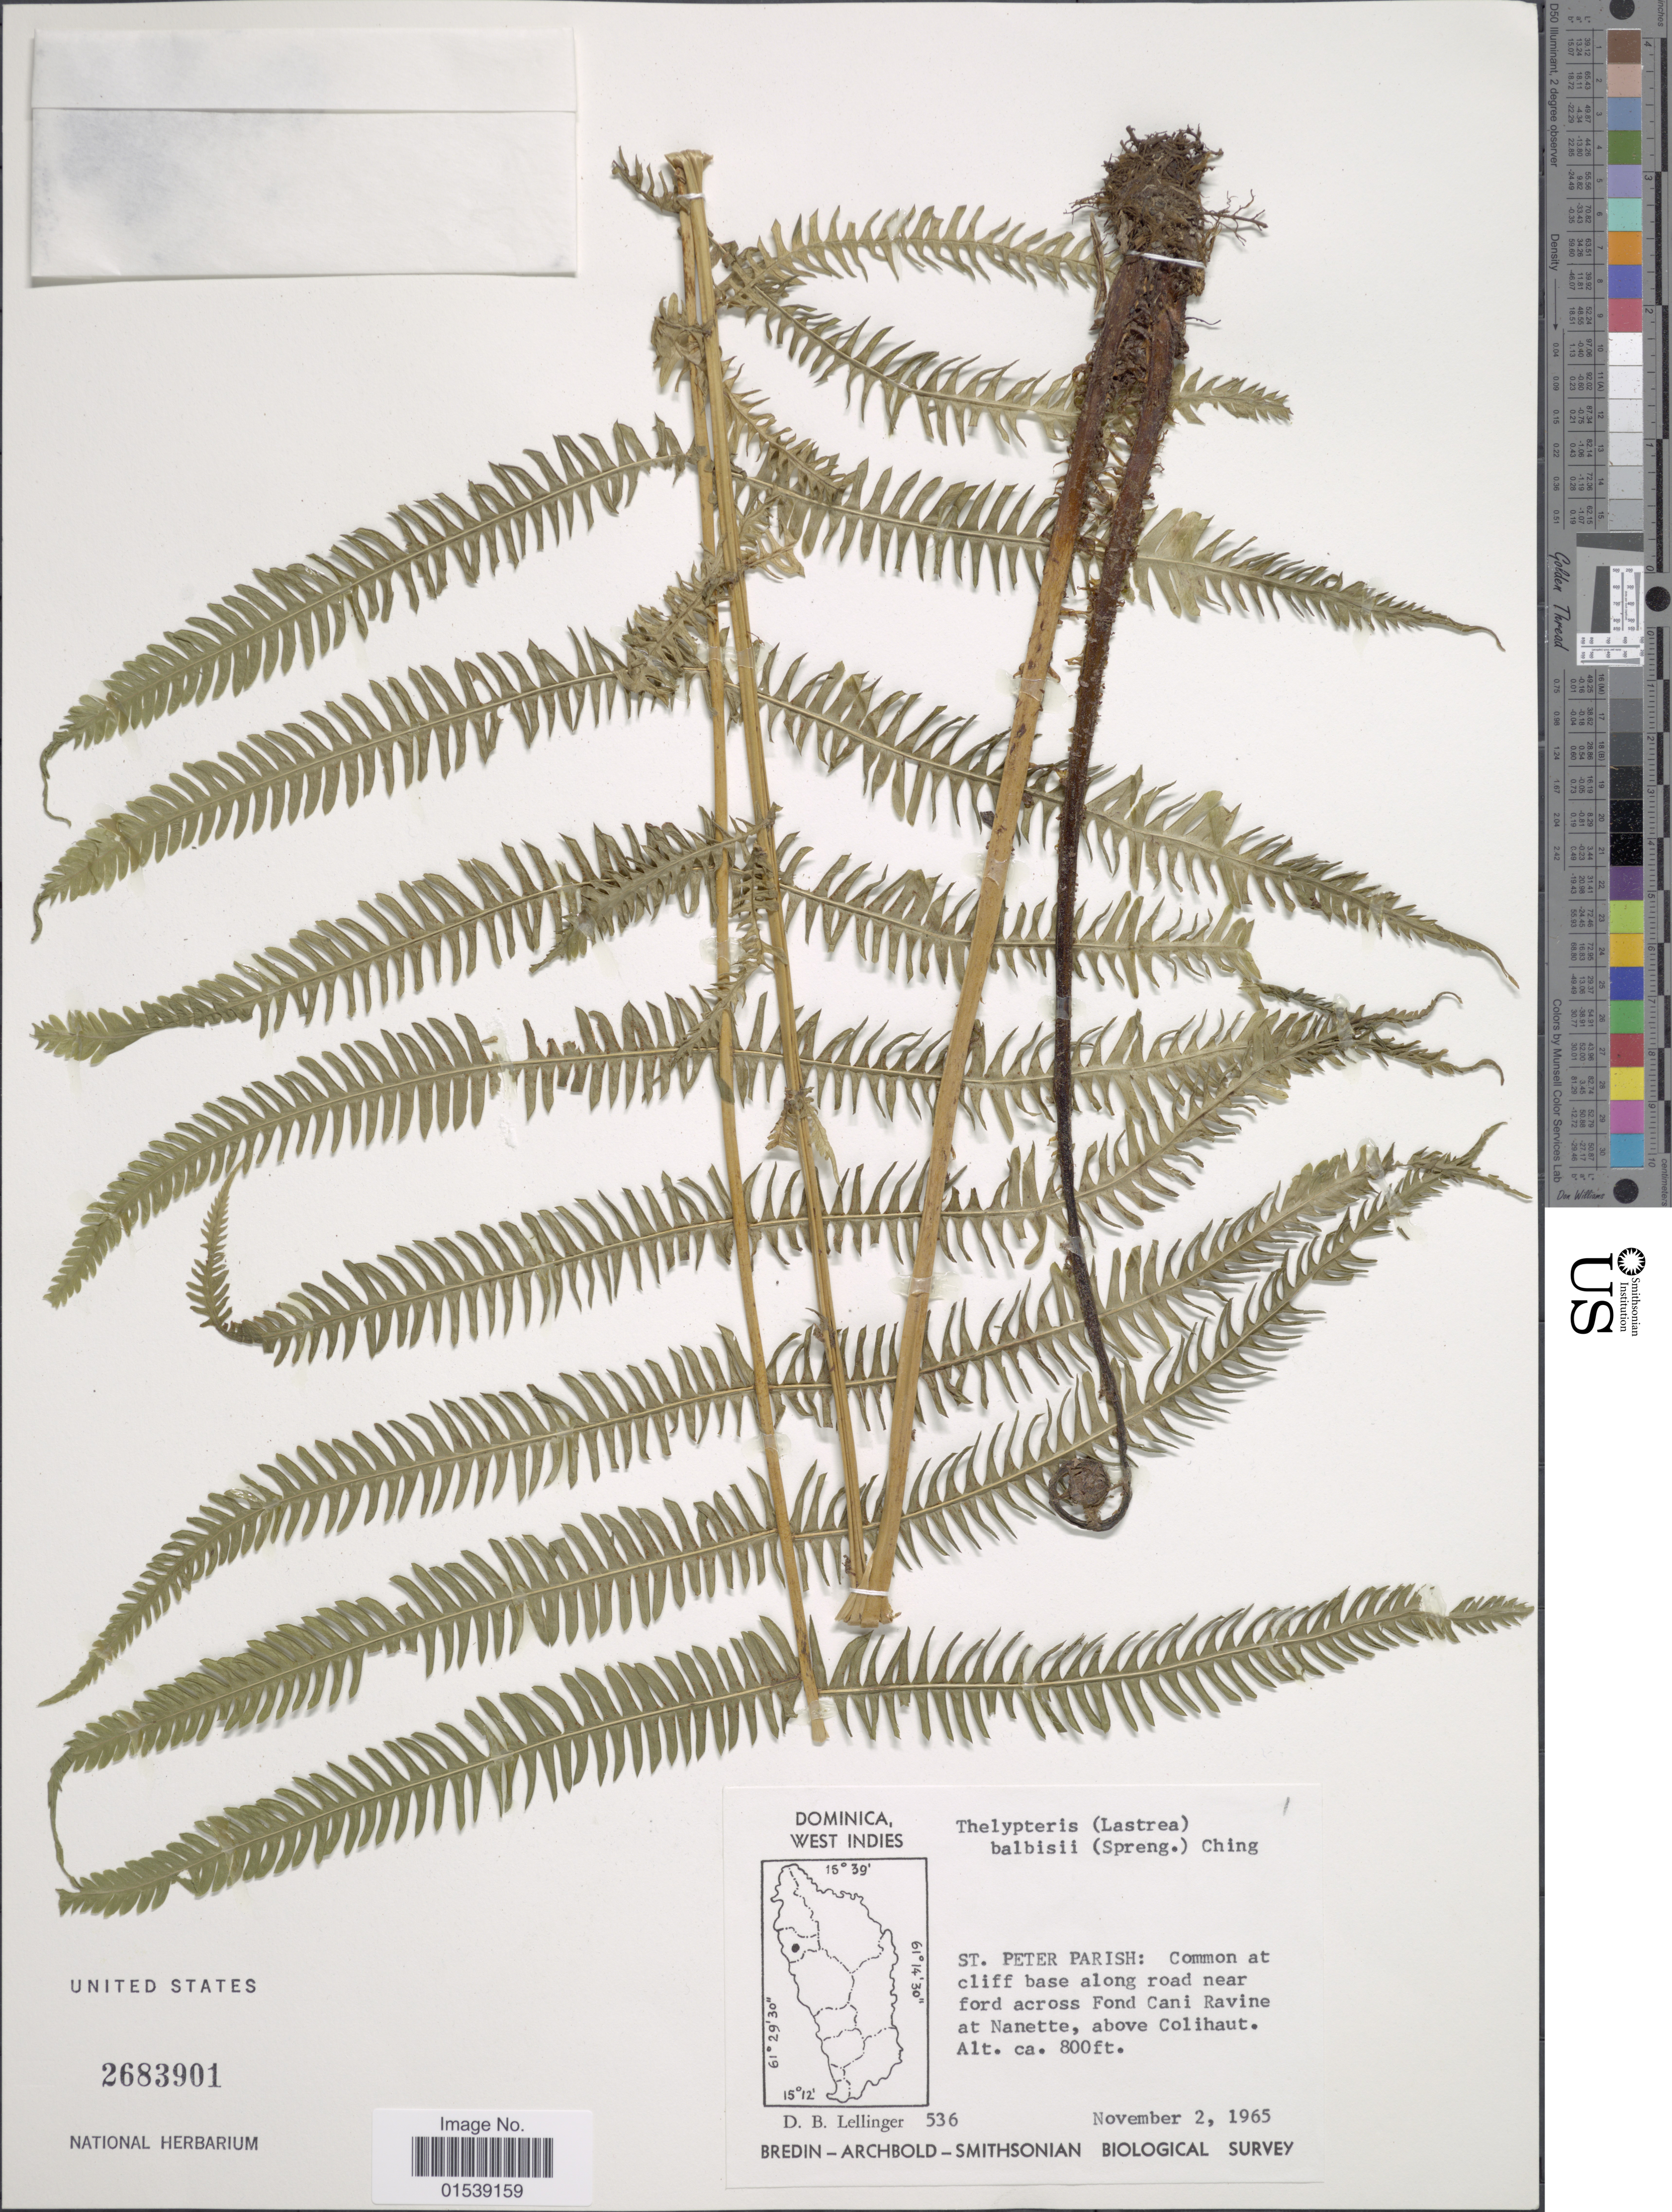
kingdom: Plantae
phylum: Tracheophyta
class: Polypodiopsida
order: Polypodiales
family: Thelypteridaceae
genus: Amauropelta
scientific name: Amauropelta balbisii (Spreng.) comb. nov., ined. 2015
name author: (Spreng.)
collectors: D. B. Lellinger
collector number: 536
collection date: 1965-11-02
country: Dominica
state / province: St. Peter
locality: West Indies, St. Peter Parish: common at cliff base along road near ford across Fond Cani Ravine at Nanette, above Colihaut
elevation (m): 244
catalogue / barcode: US 2683901